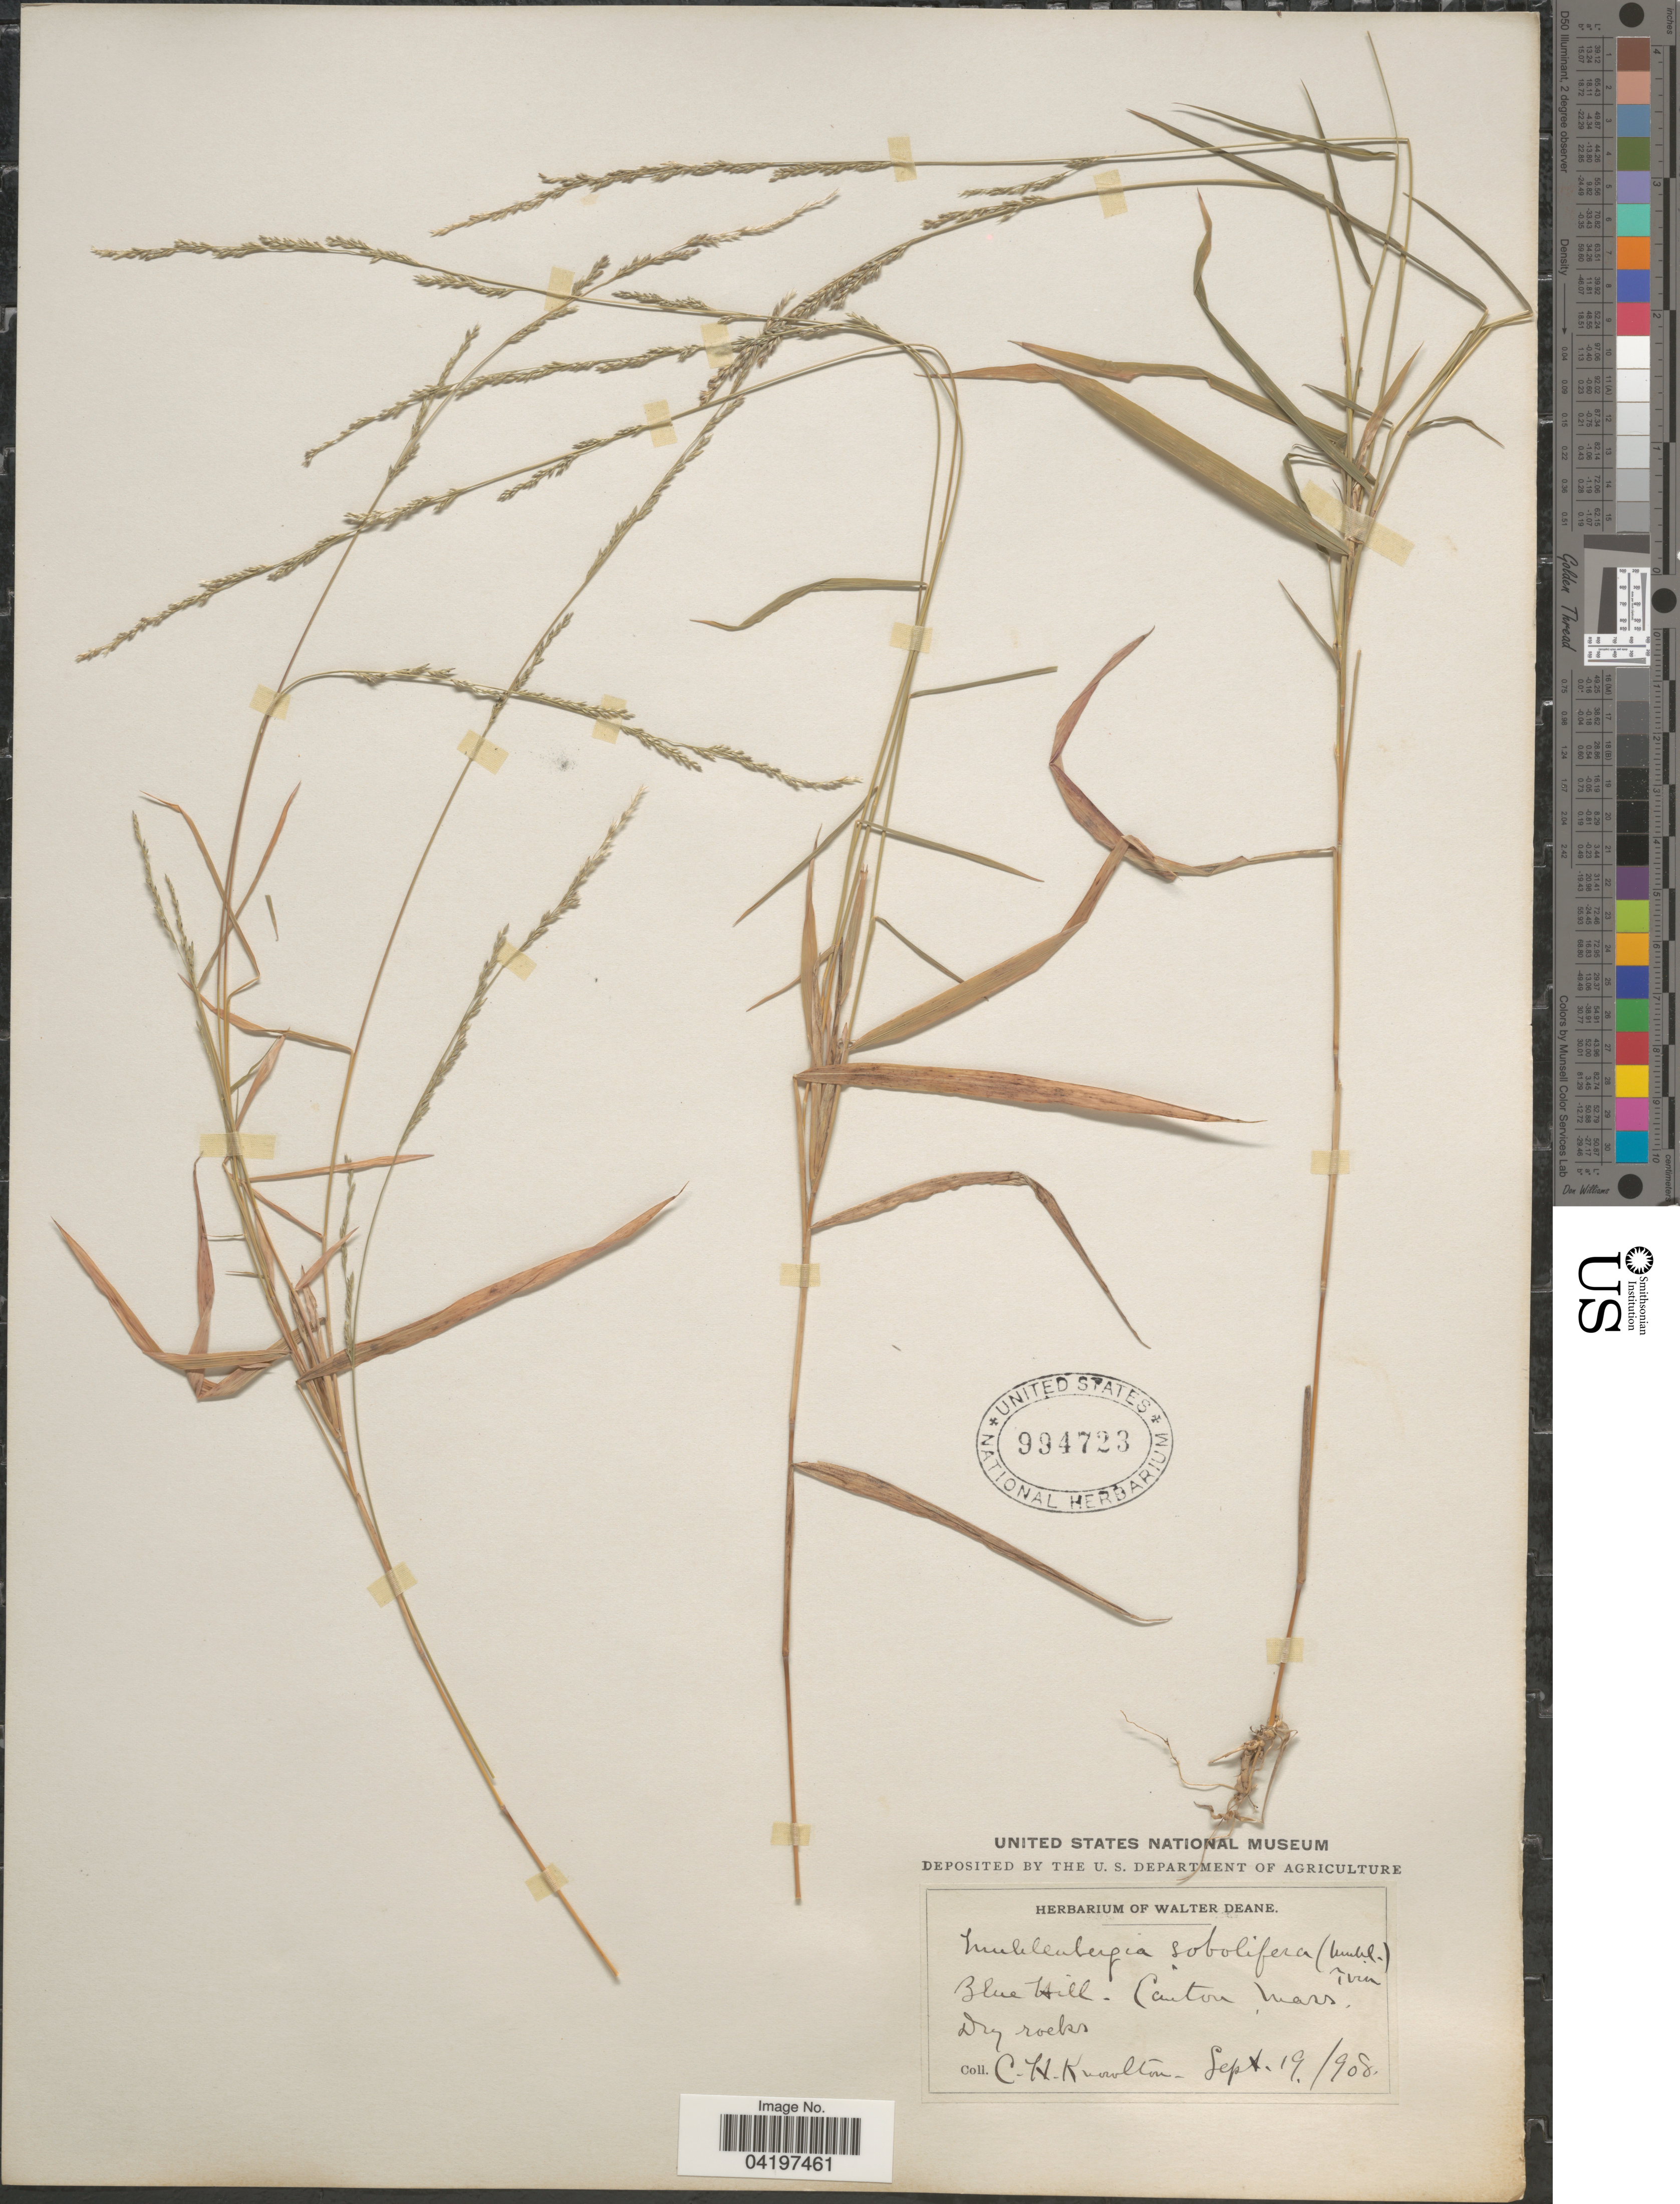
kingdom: Plantae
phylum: Tracheophyta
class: Liliopsida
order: Poales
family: Poaceae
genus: Muhlenbergia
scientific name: Muhlenbergia sobolifera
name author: (Muhl. ex Willd.) Trin.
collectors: C. H. Knowlton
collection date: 1908-09-19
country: United States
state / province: Massachusetts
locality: Blue Hill. Canton.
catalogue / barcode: US 994723